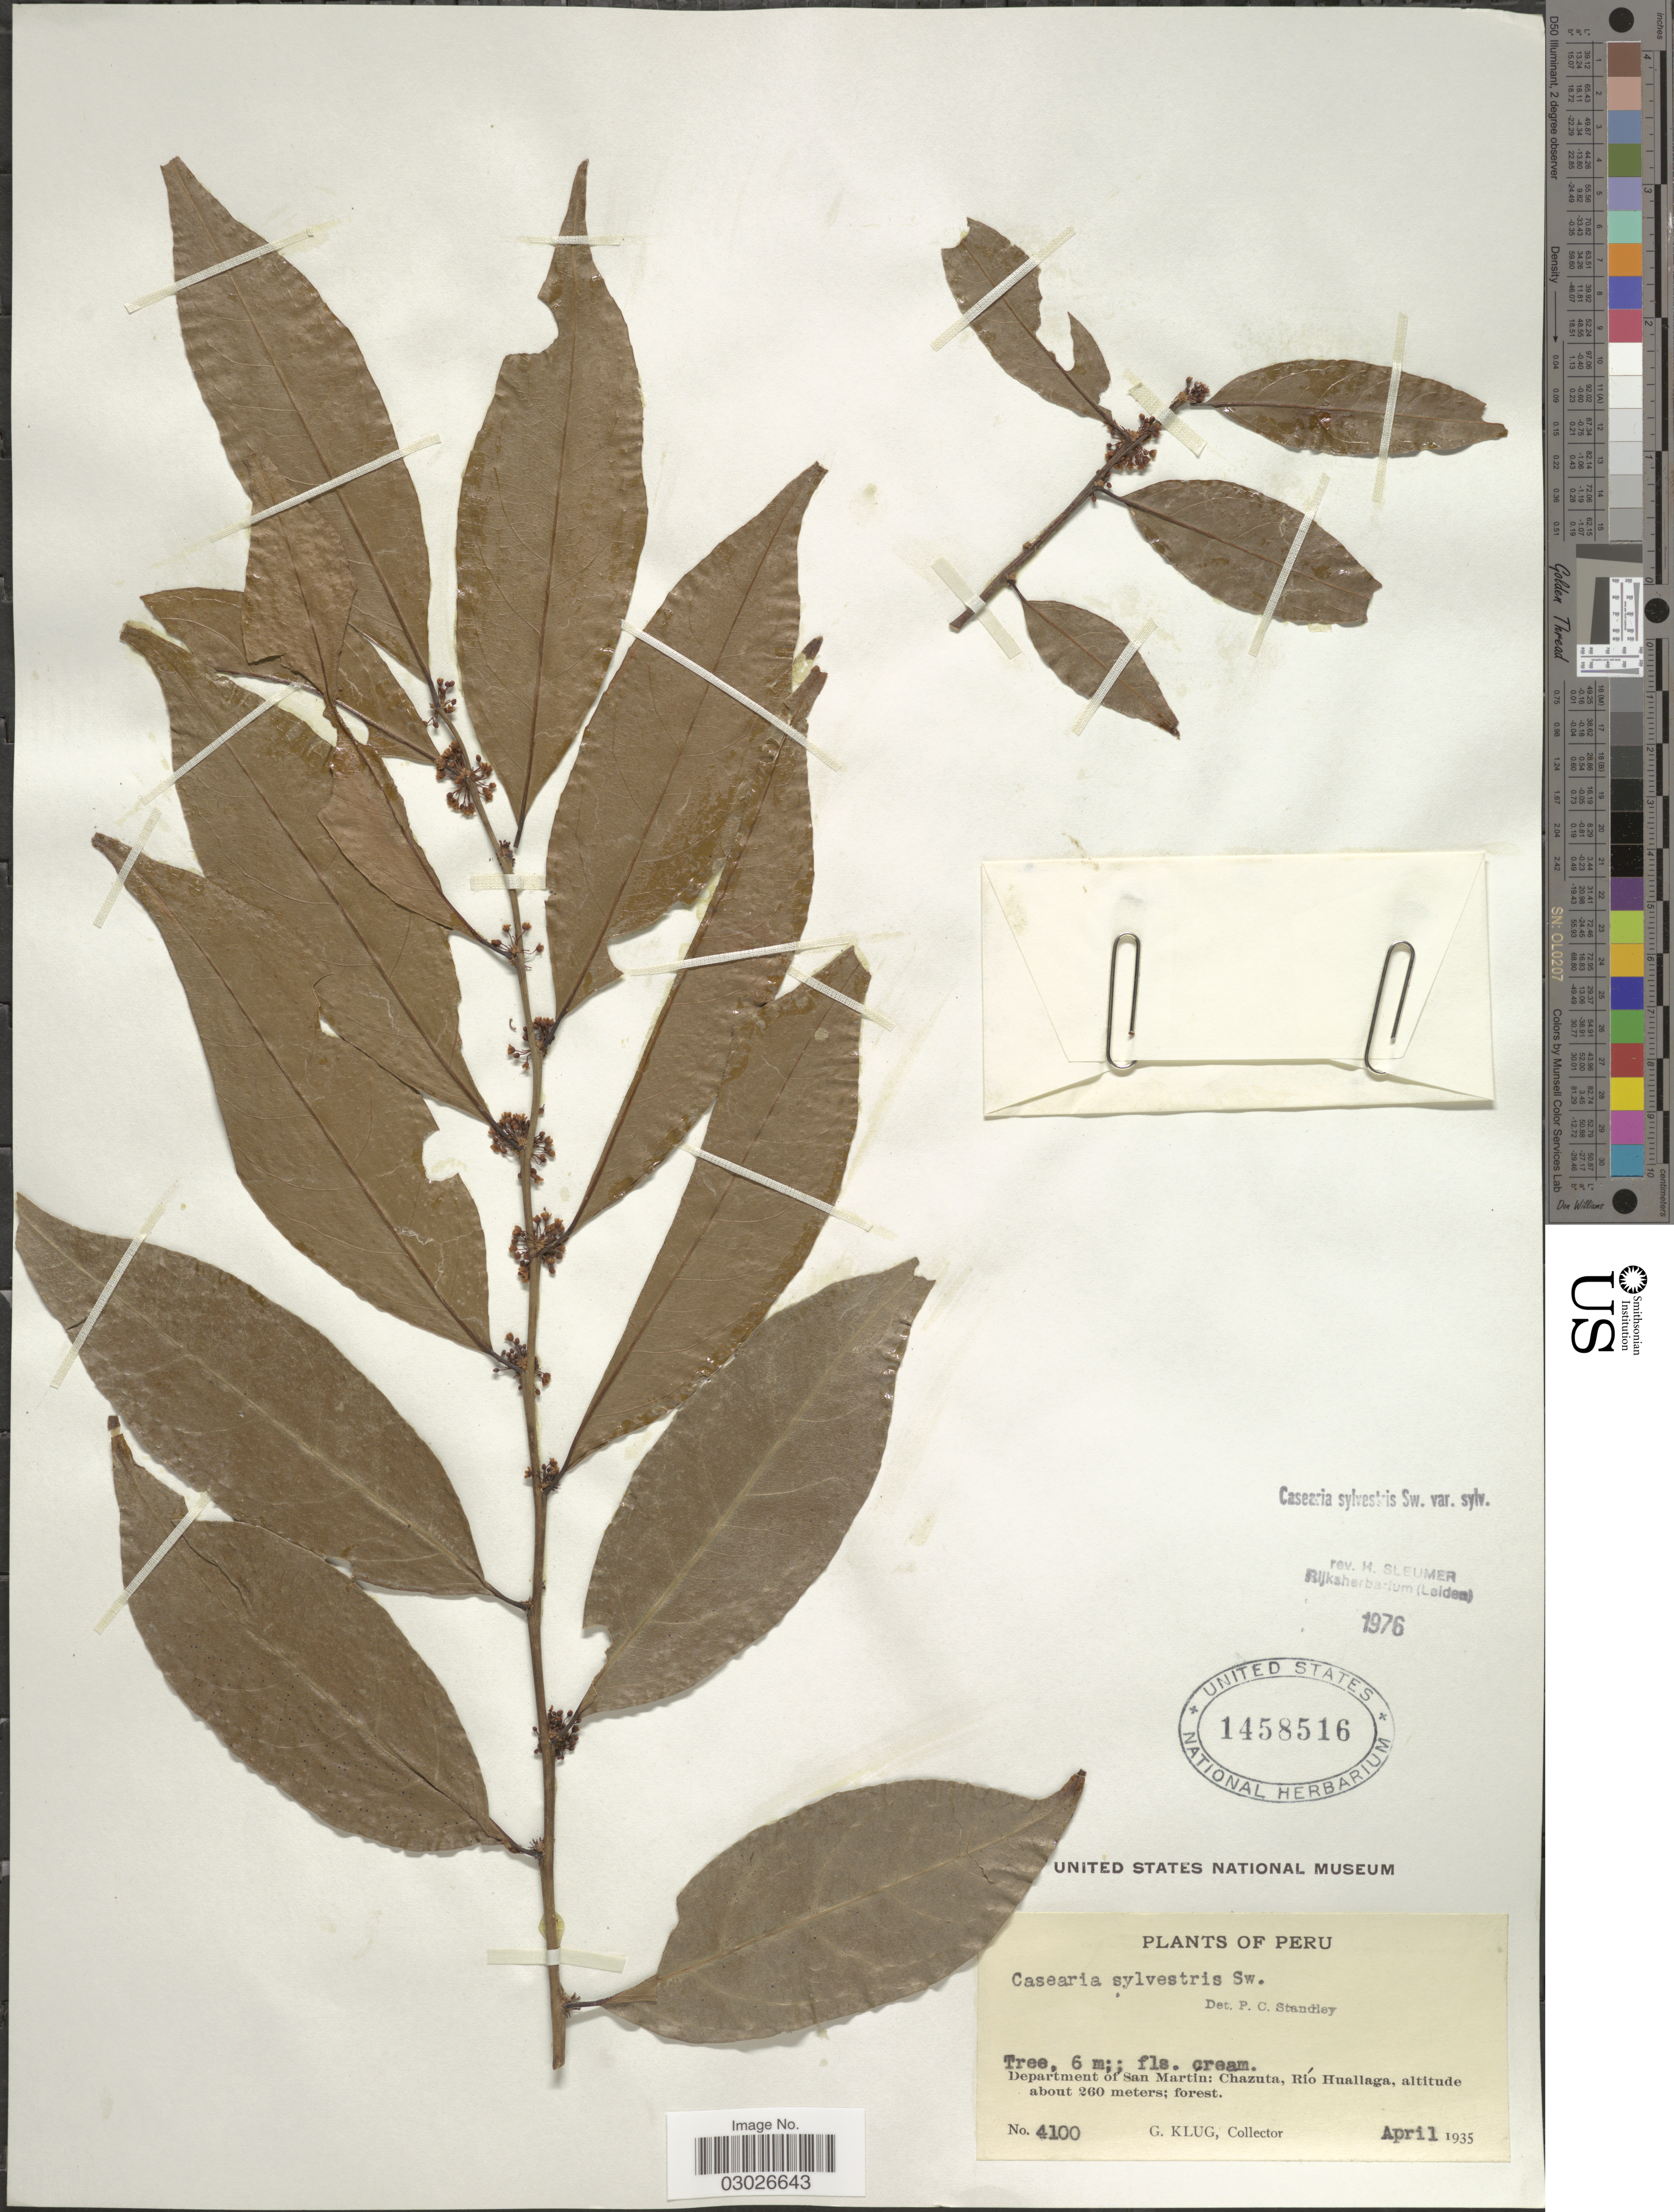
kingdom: Plantae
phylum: Tracheophyta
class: Magnoliopsida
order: Malpighiales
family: Salicaceae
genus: Casearia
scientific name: Casearia sylvestris var. sylvestris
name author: Sw.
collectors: G. Klug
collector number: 4100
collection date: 1935-04-01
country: Peru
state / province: San Martín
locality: Department of San Martín: Chazuta, Río Huallaga.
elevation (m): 260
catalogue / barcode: US 1458516